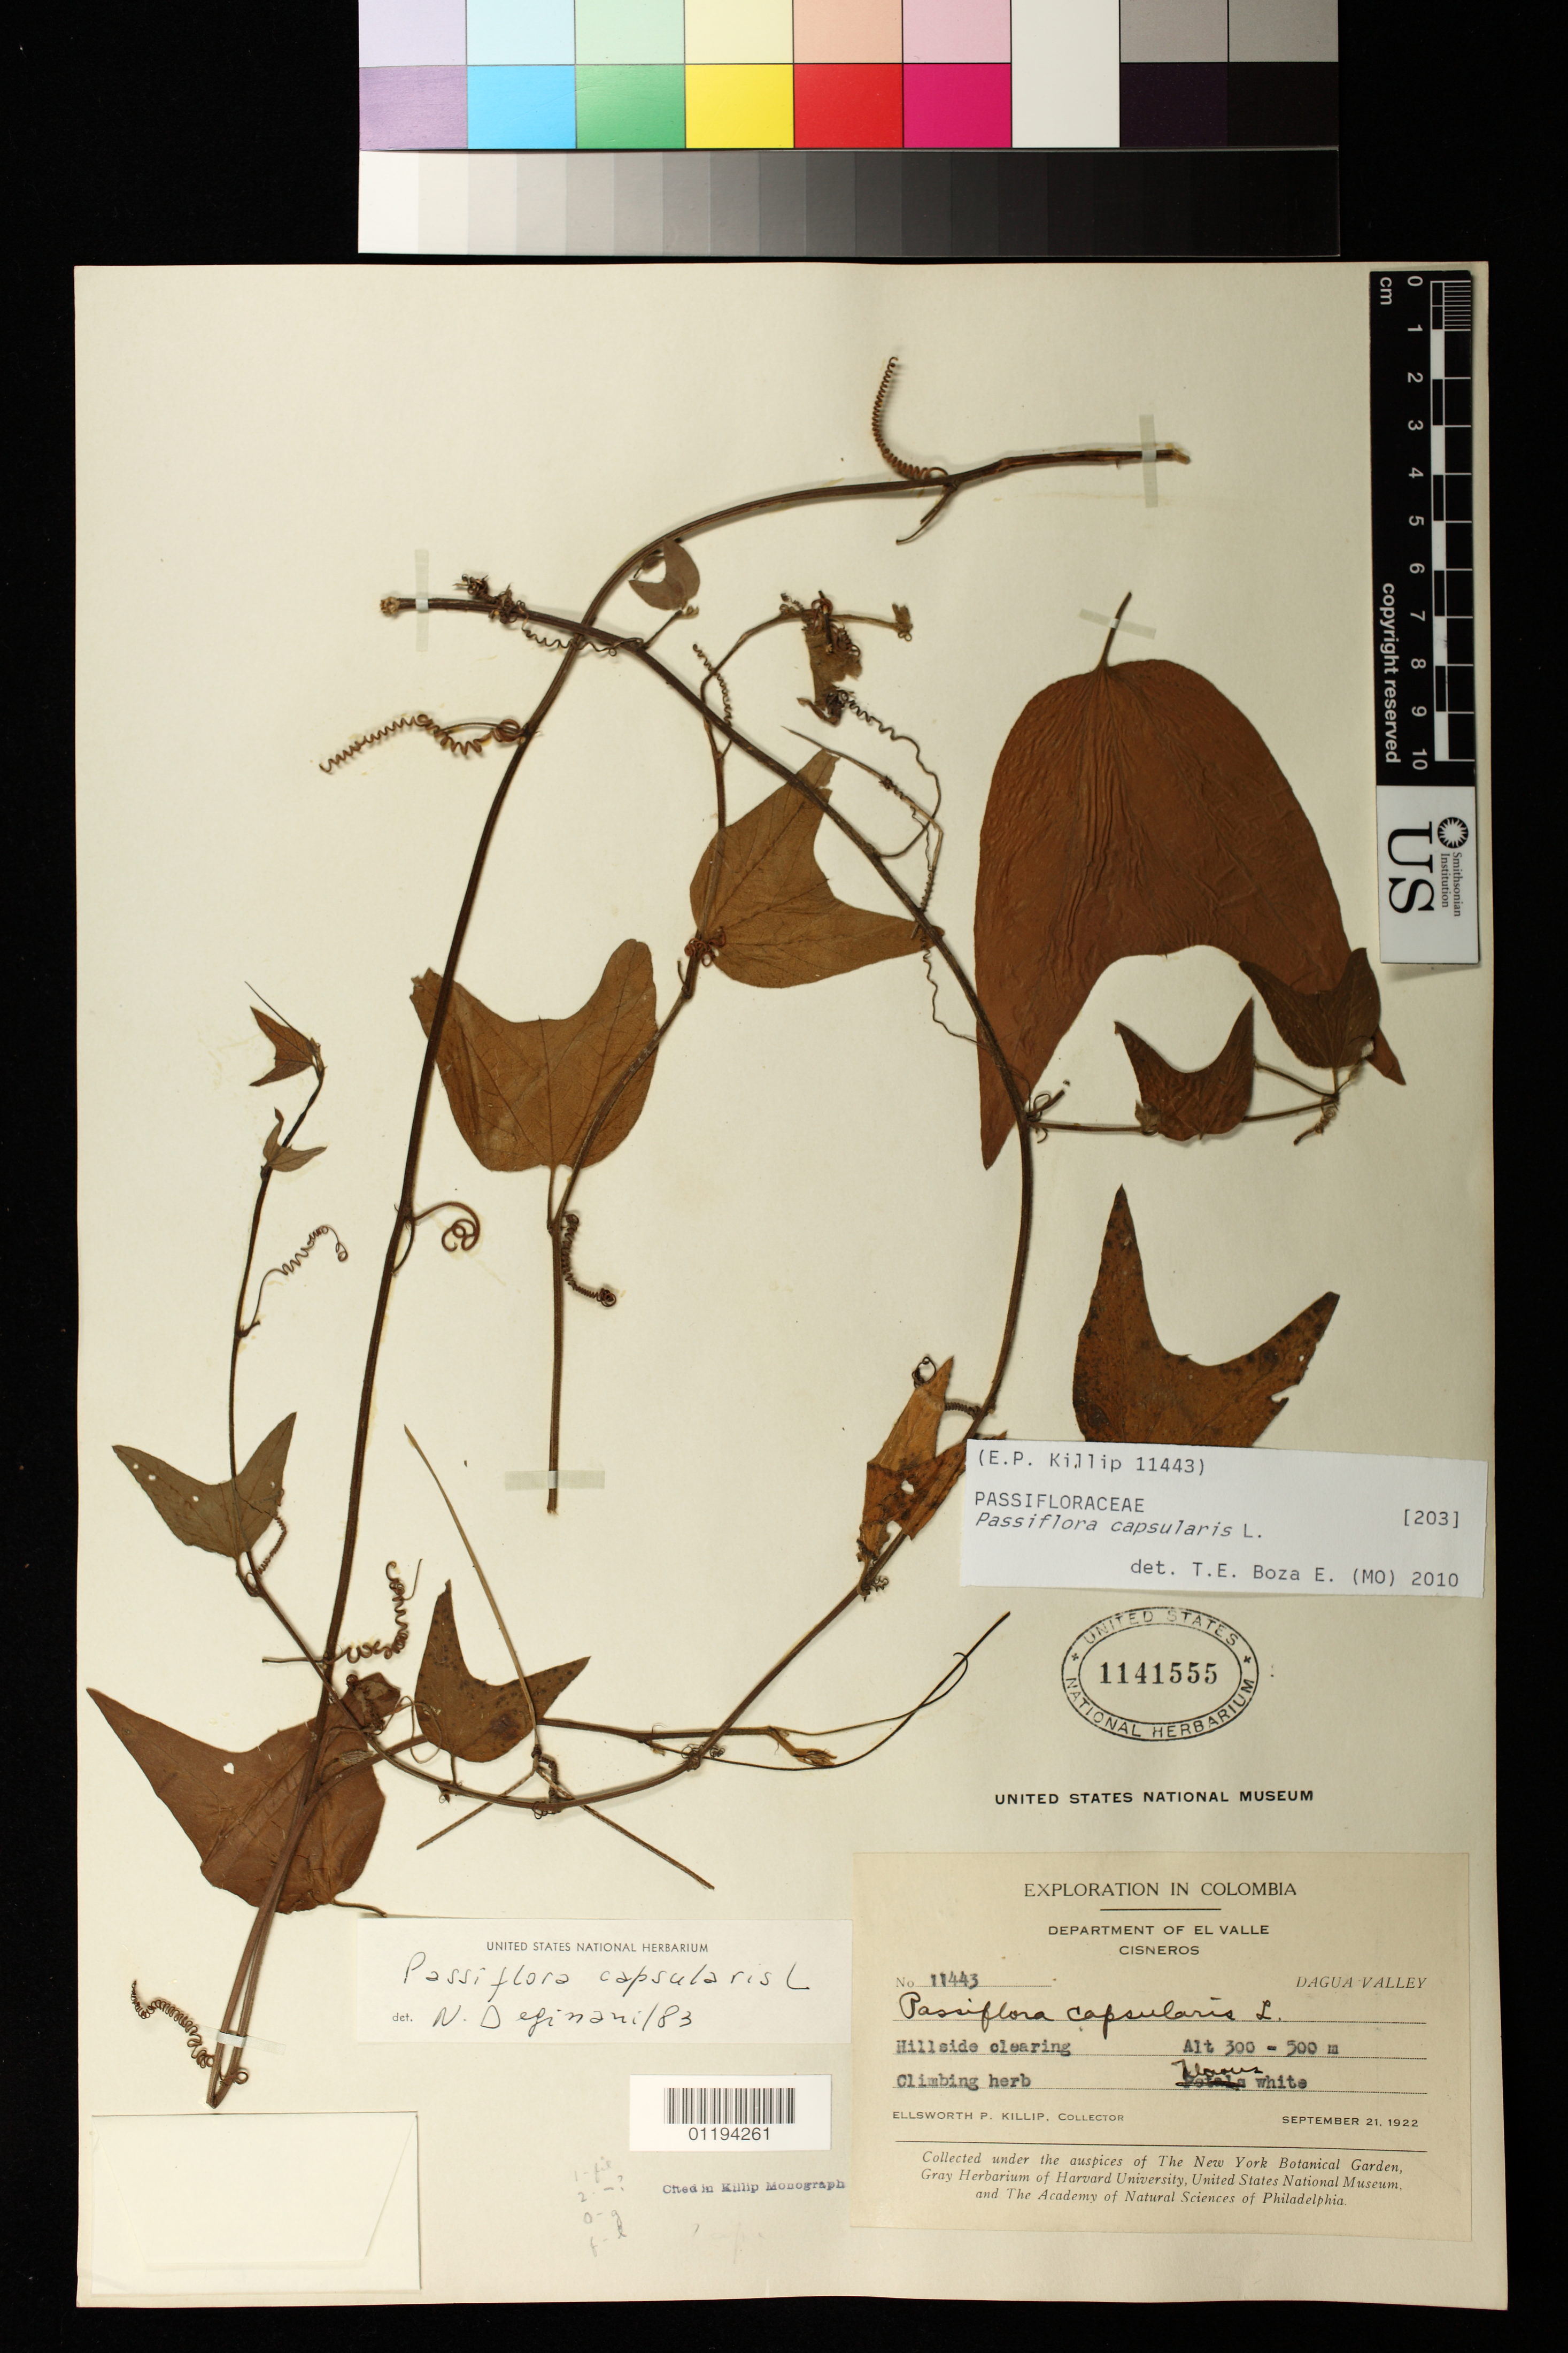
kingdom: Plantae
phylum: Tracheophyta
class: Magnoliopsida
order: Malpighiales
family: Passifloraceae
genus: Passiflora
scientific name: Passiflora capsularis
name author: L.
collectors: E. P. Killip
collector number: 11443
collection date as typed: Sep 21 1922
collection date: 1922-09-21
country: Colombia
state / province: Valle del Cauca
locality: Department of El Valle: Cisneros Dagua Valley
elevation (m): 300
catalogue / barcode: US 1141555